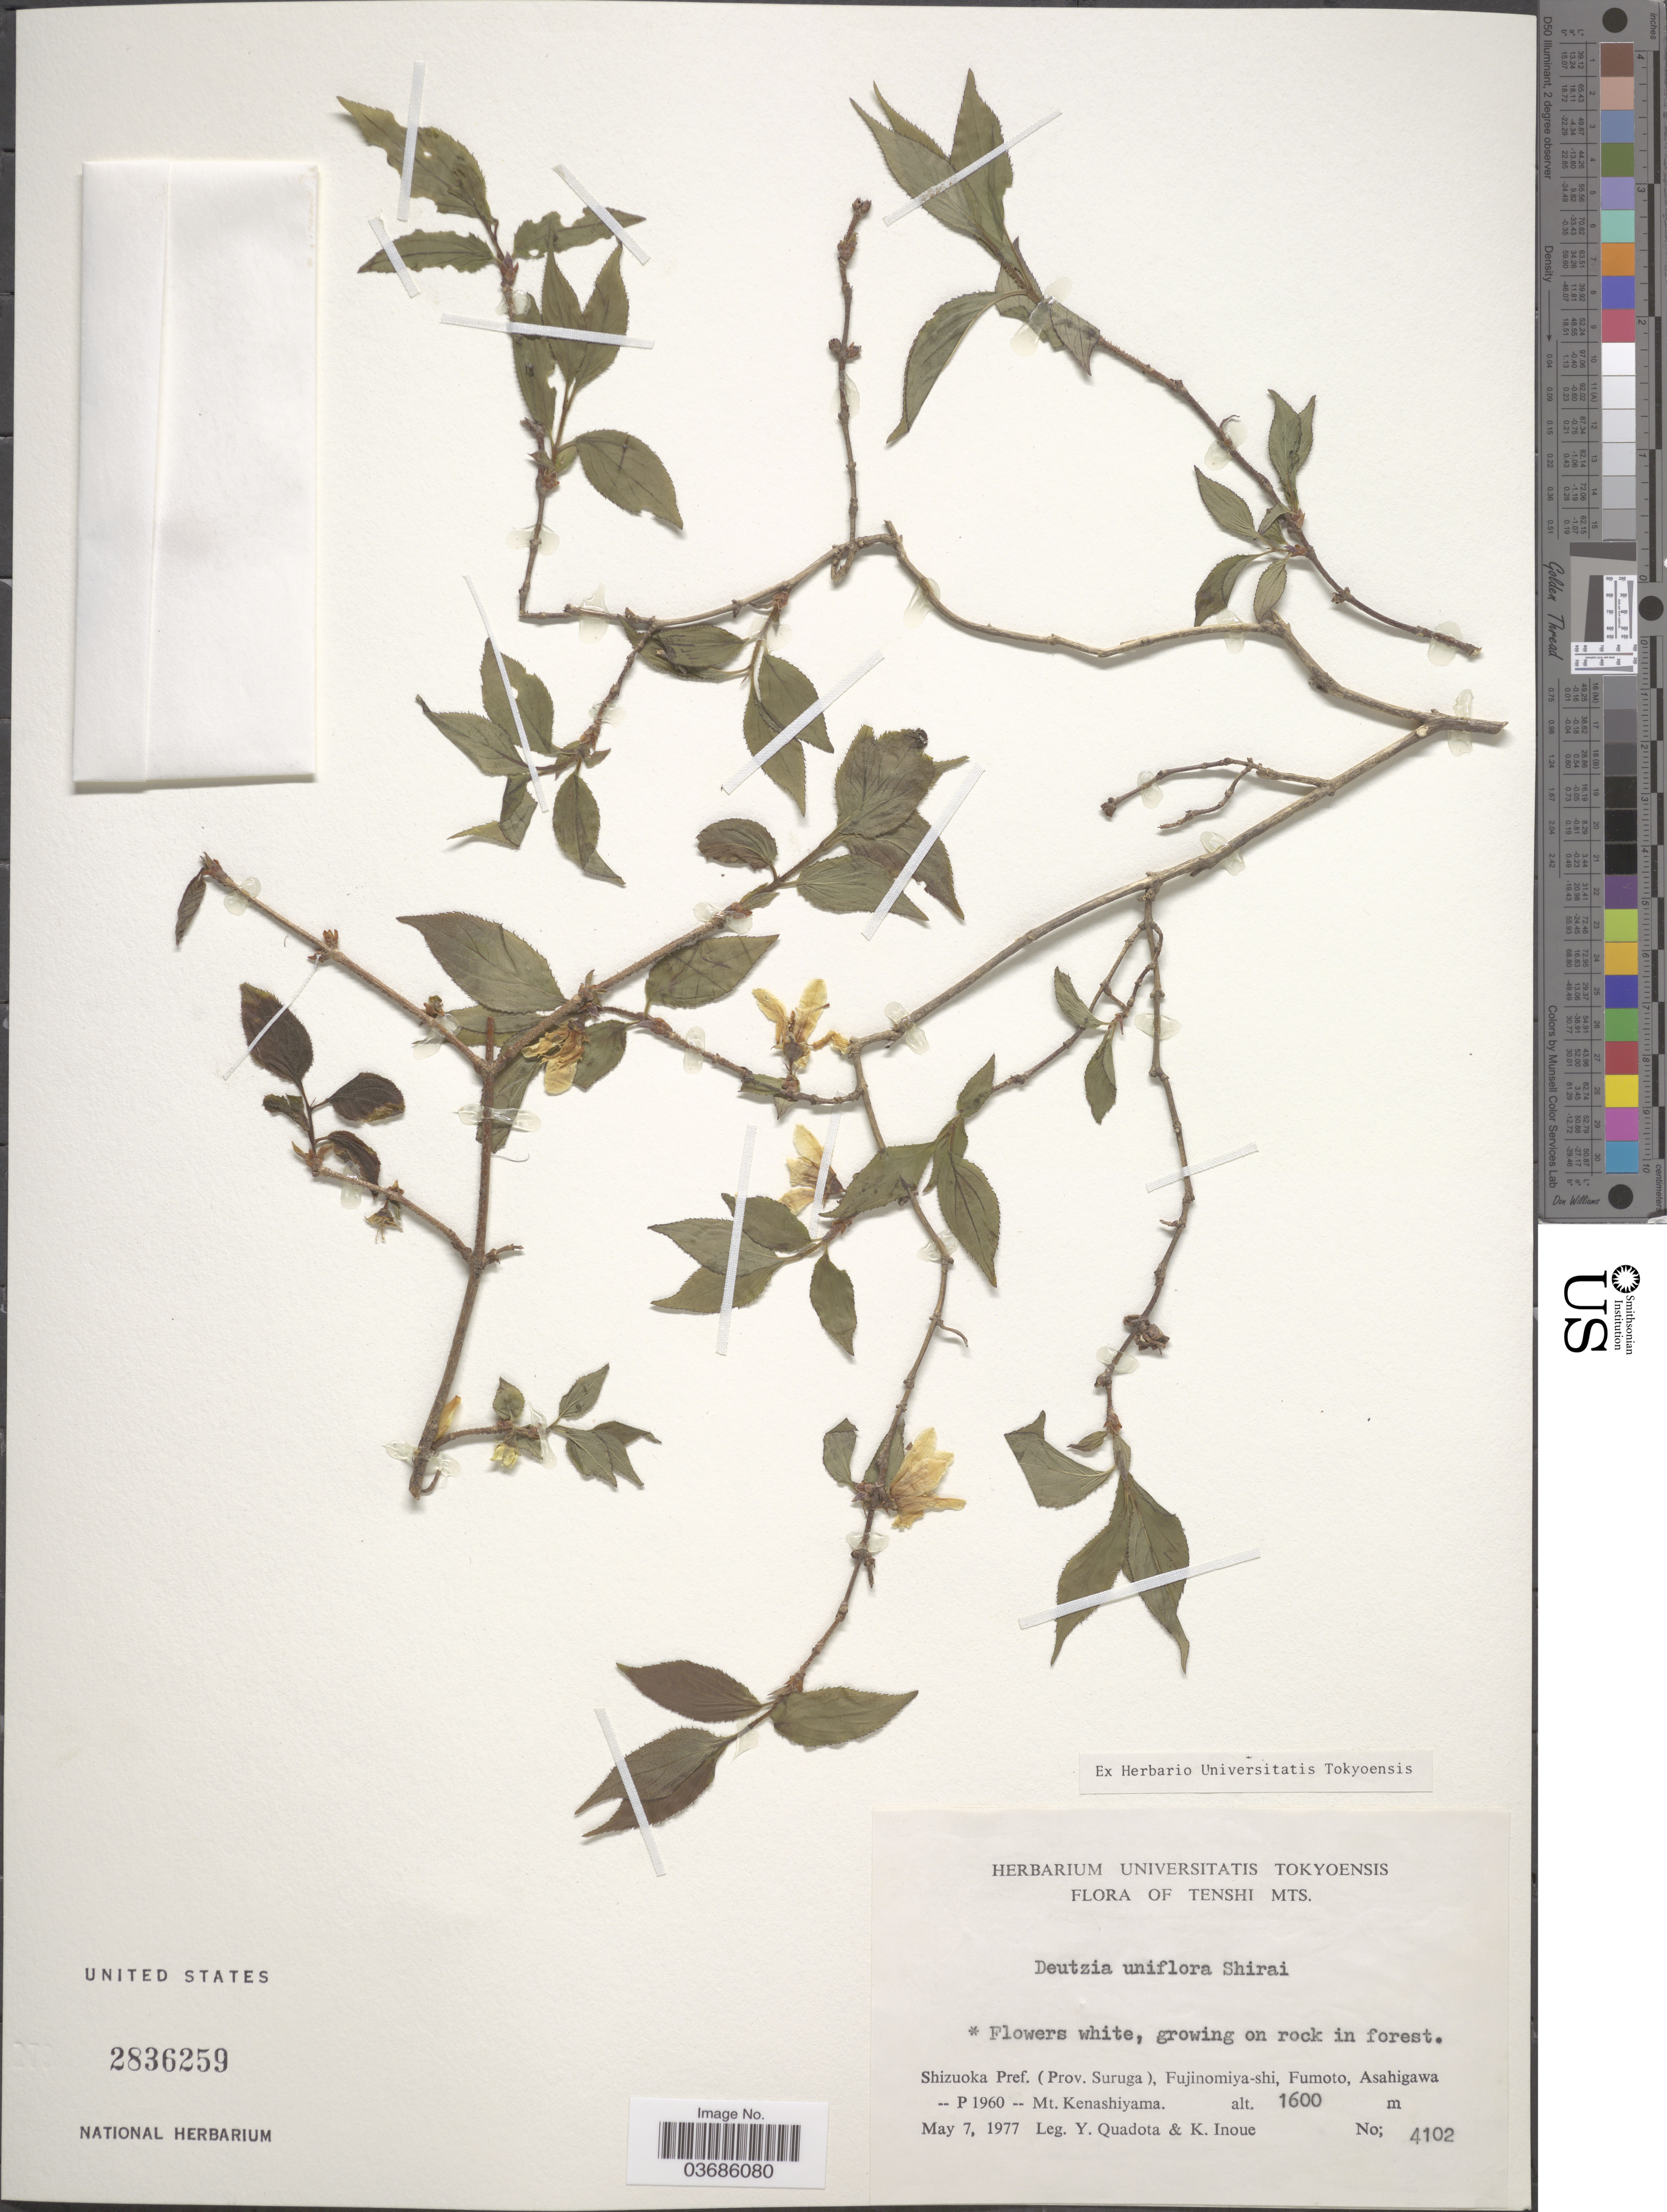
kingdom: Plantae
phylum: Tracheophyta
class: Magnoliopsida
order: Cornales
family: Hydrangeaceae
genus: Deutzia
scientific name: Deutzia taiwanensis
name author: (Maxim.) C.K. Schneid.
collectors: Y. Quadota & K. Inoue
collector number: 4102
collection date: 1977-05-07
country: Japan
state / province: Sizuoka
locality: Tenshi Mts. Shizuoka Pref. (Prov. Suruga), Fujinomiya-shi, Fumoto, Asahigawa - P 1960 - Mt. Kenashiyama.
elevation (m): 1600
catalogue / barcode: US 2836259